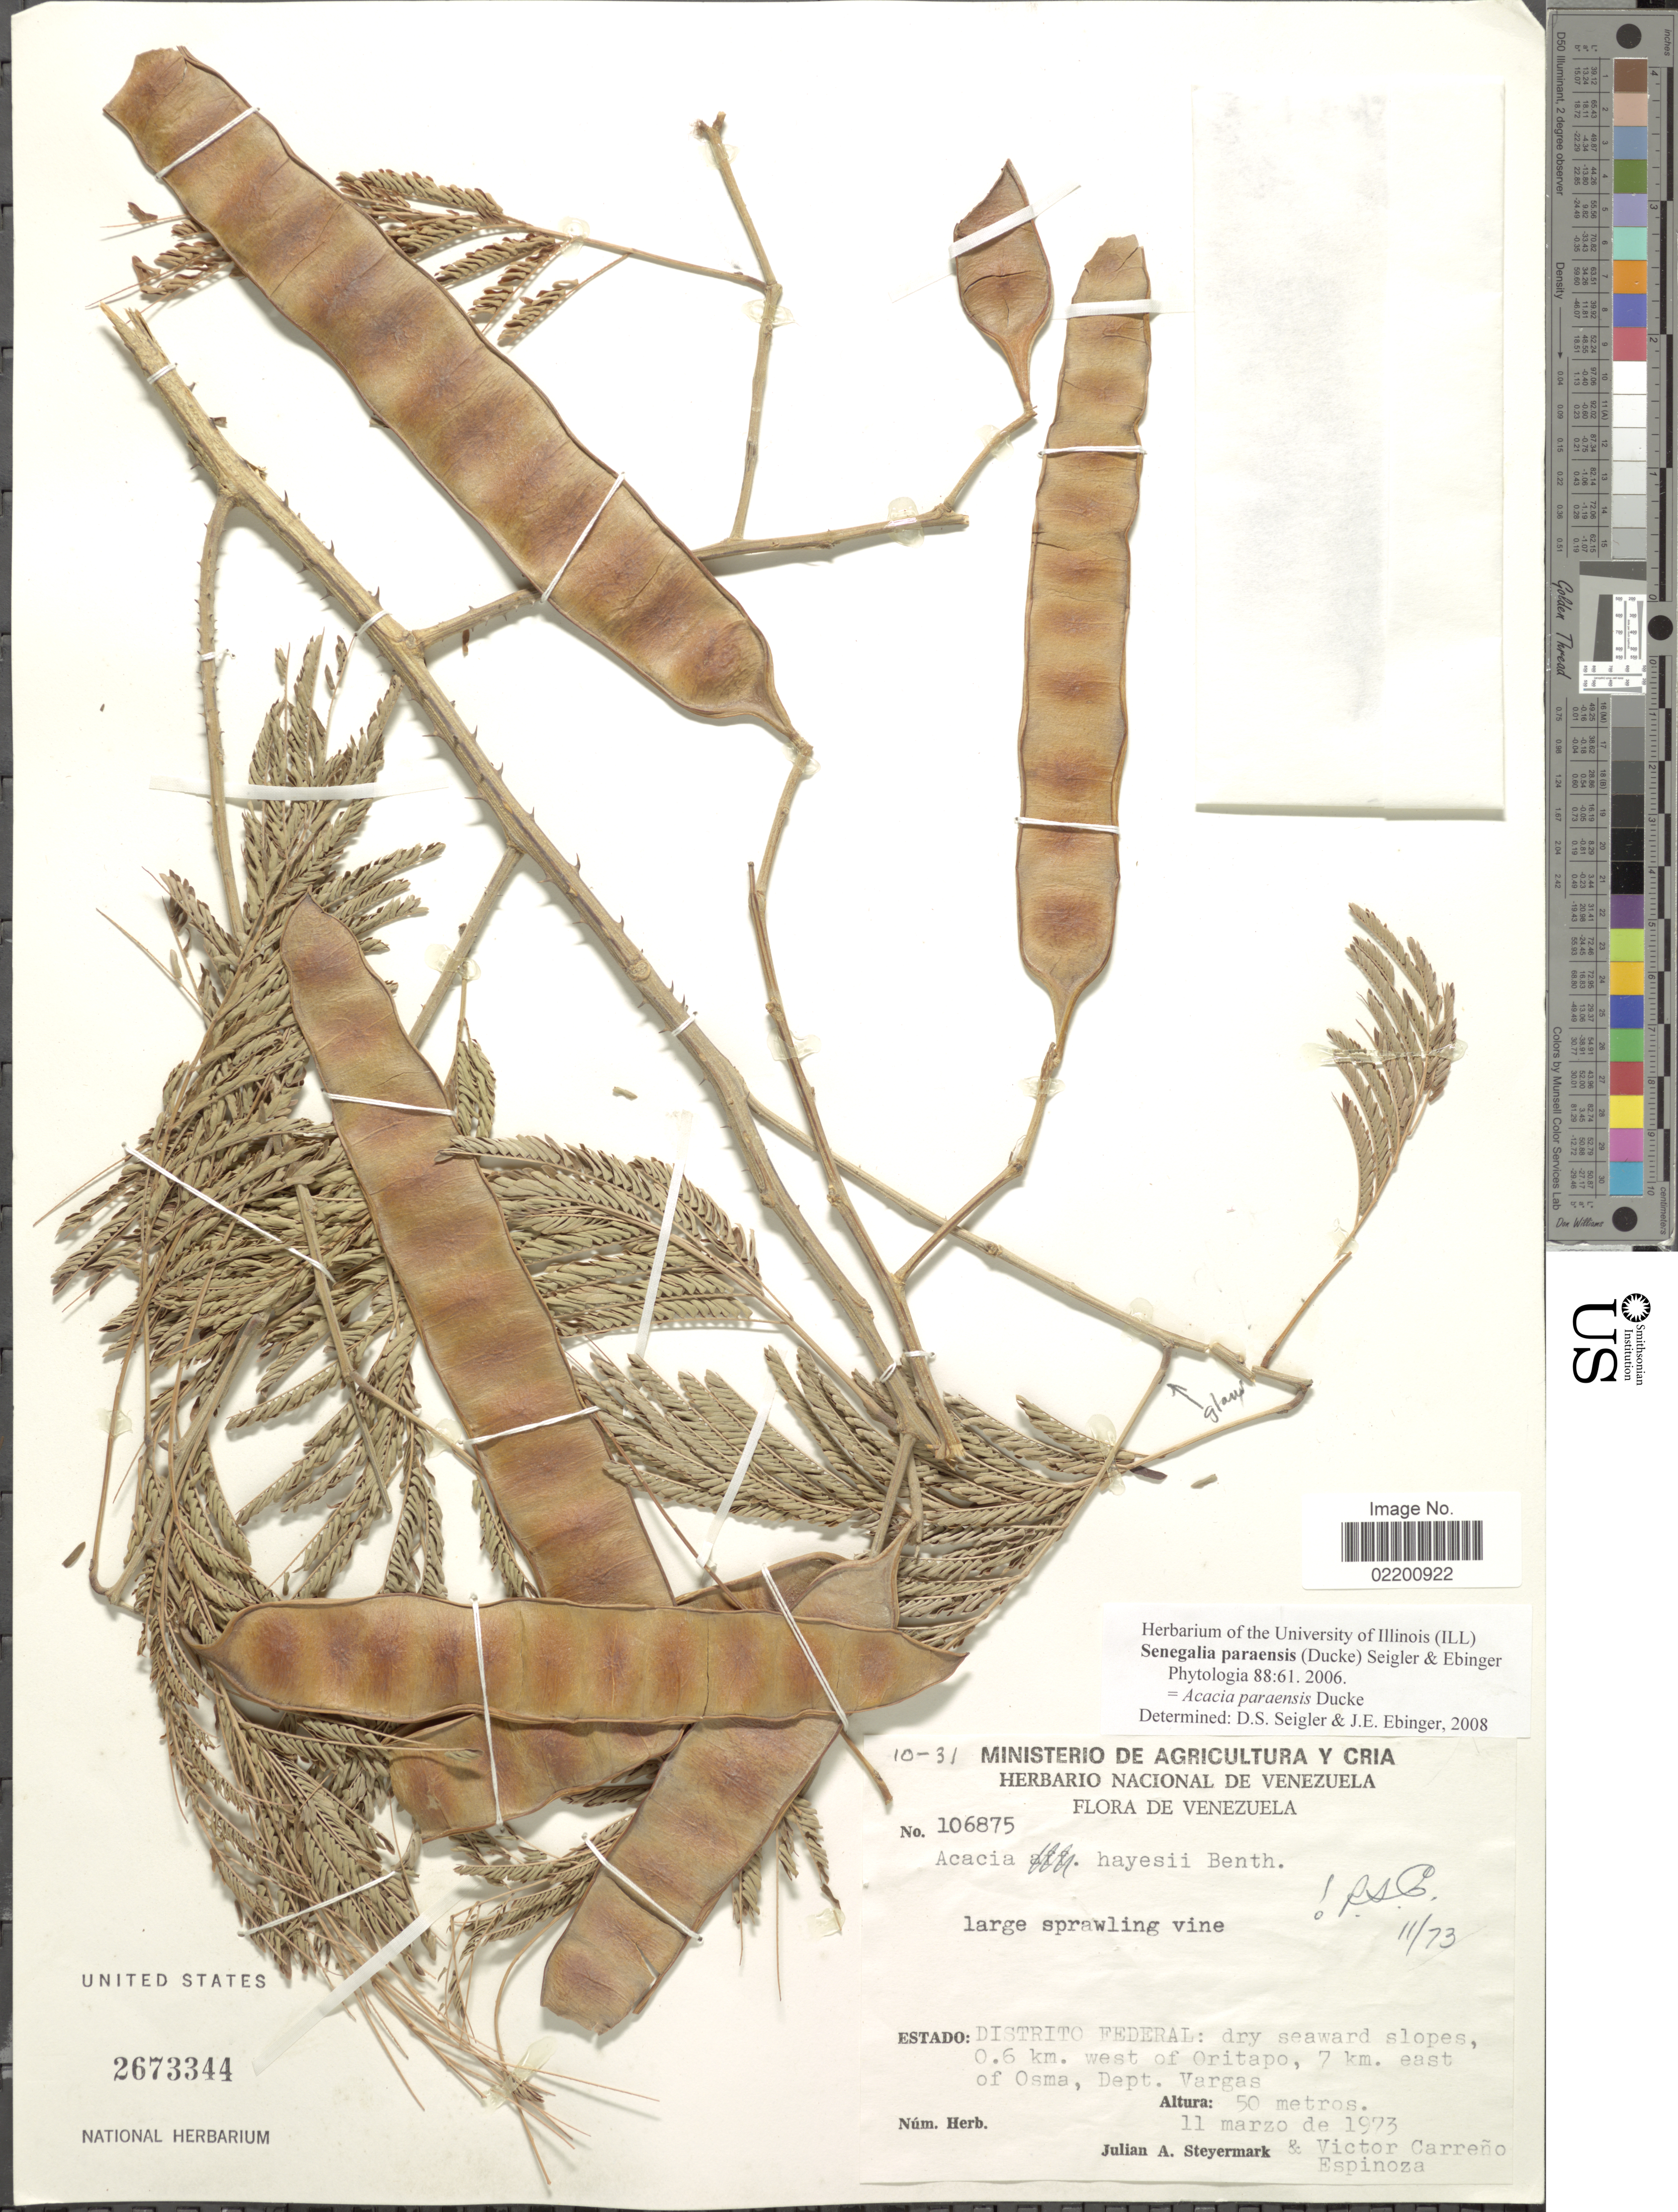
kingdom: Plantae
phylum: Tracheophyta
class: Magnoliopsida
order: Fabales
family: Fabaceae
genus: Senegalia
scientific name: Senegalia paraensis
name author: (Ducke) Seigler & Ebinger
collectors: J. Steyermark & V. Carreño E.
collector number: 106875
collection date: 1973-03-11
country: Venezuela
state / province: Vargas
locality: Estado Distrito Federal: dry inward slopes, 0.6 km. west of Oritapo, 7 km, east of Osma, Dept. Vargas.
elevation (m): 50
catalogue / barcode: US 2673344